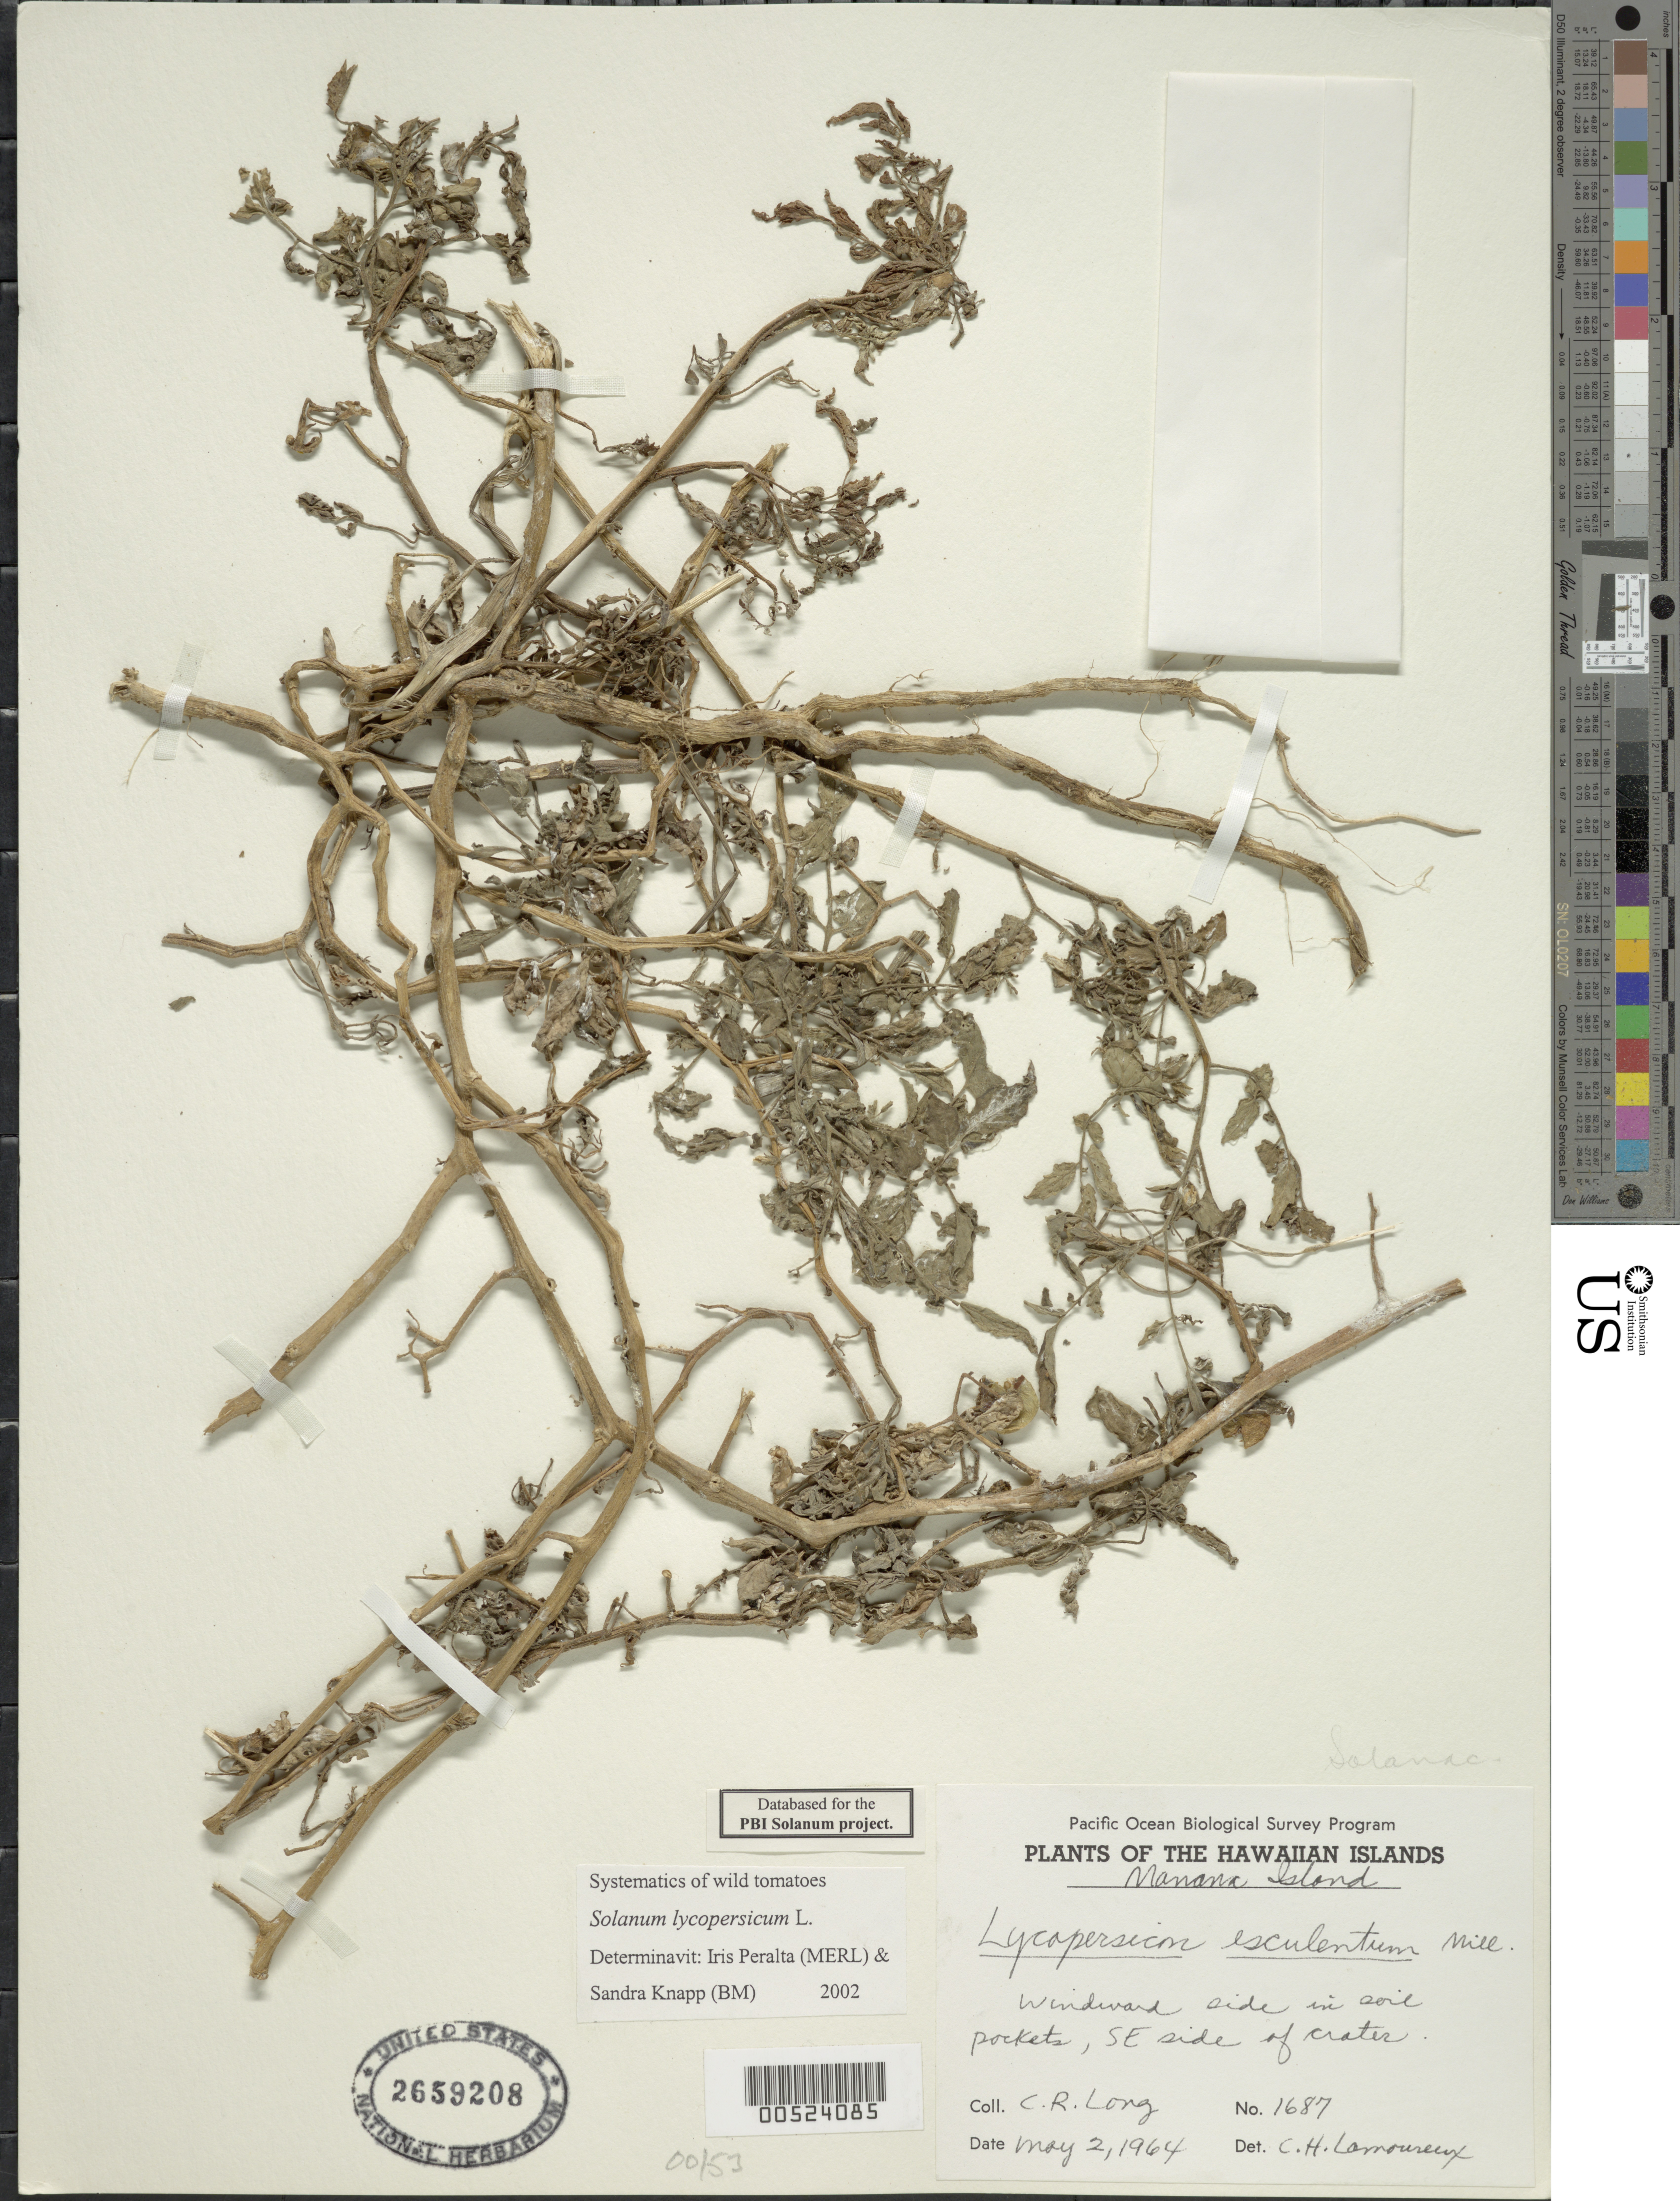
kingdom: Plantae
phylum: Tracheophyta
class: Magnoliopsida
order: Solanales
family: Solanaceae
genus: Solanum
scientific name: Solanum lycopersicum var. cerasiforme (Dunal) D.M. Spooner, G.J. Anderson & R.K. Jansen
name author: (Dunal) D.M. Spooner et al.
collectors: C. Long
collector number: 1687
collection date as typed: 2 May 1964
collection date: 1964-05-02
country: United States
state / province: Hawaii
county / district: Honolulu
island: Manana [Rabbit]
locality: Windward side, SE side of crater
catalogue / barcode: US 2659208